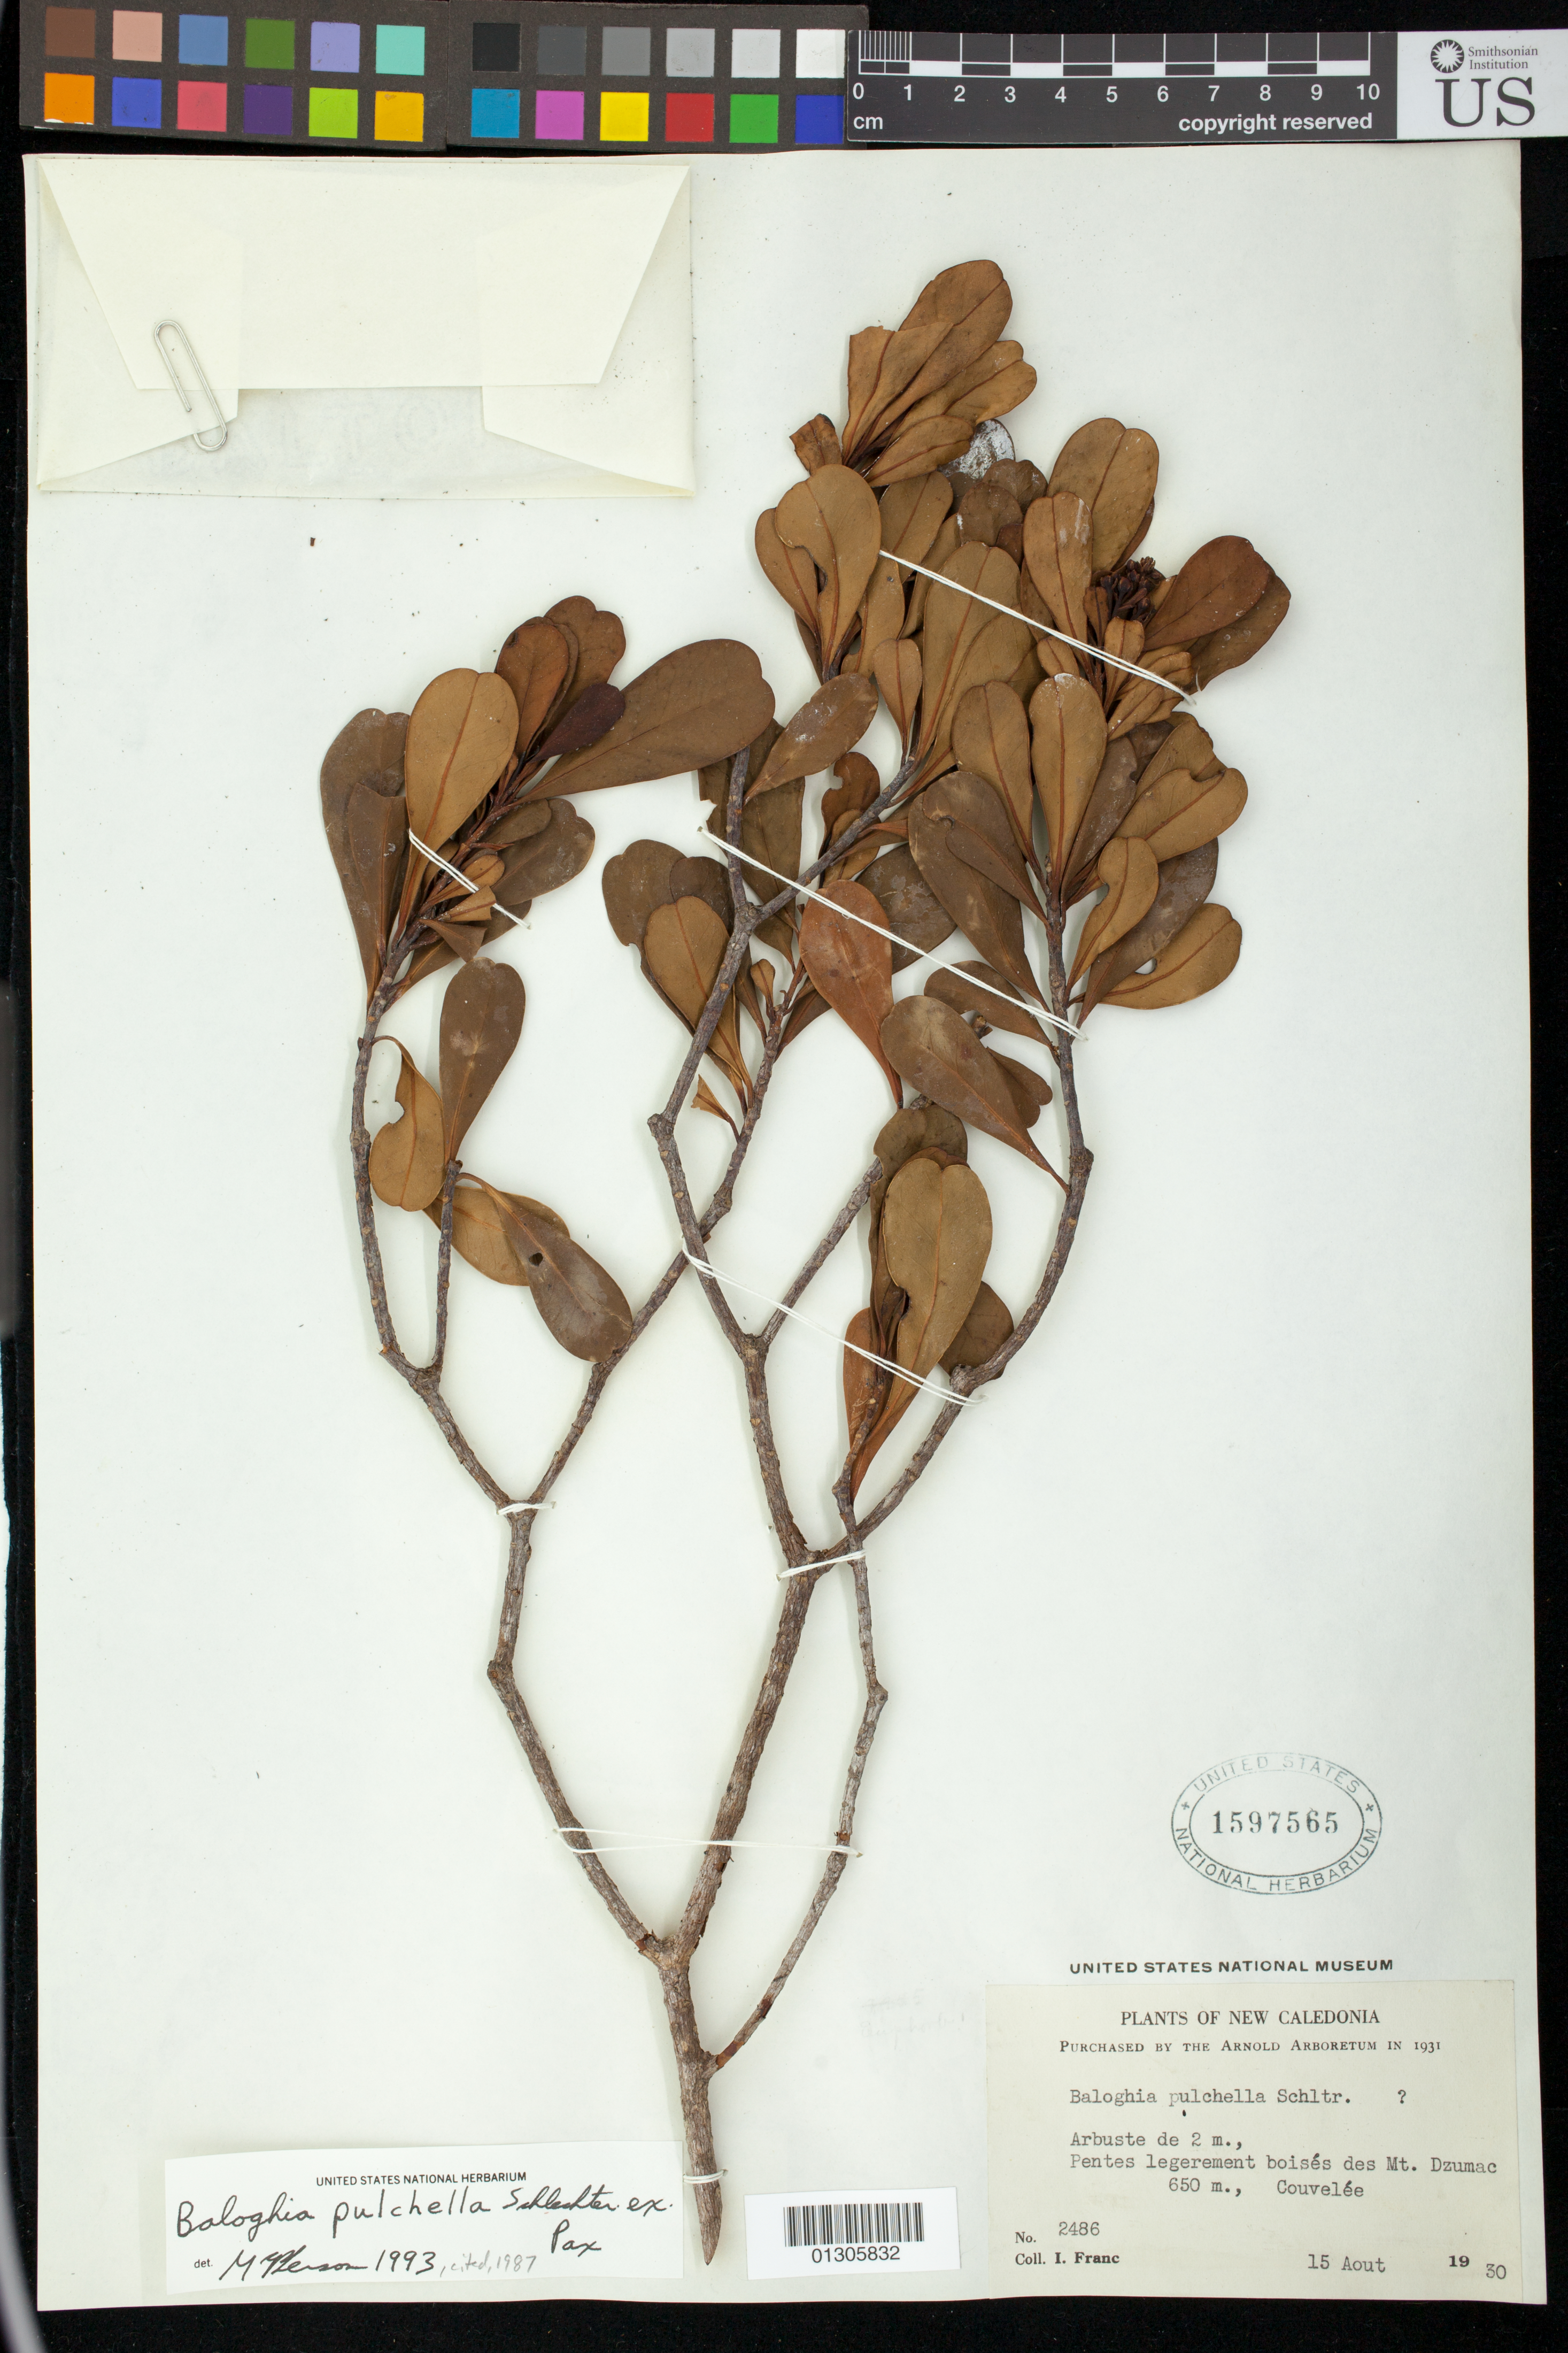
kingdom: Plantae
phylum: Tracheophyta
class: Magnoliopsida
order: Malpighiales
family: Euphorbiaceae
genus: Baloghia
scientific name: Baloghia pulchella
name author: Schltr. ex Pax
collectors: I. Franc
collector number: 2486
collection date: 1930-08-15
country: New Caledonia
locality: Pentes legerement boises des Mt. Dzumac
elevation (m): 650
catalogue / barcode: US 1597565